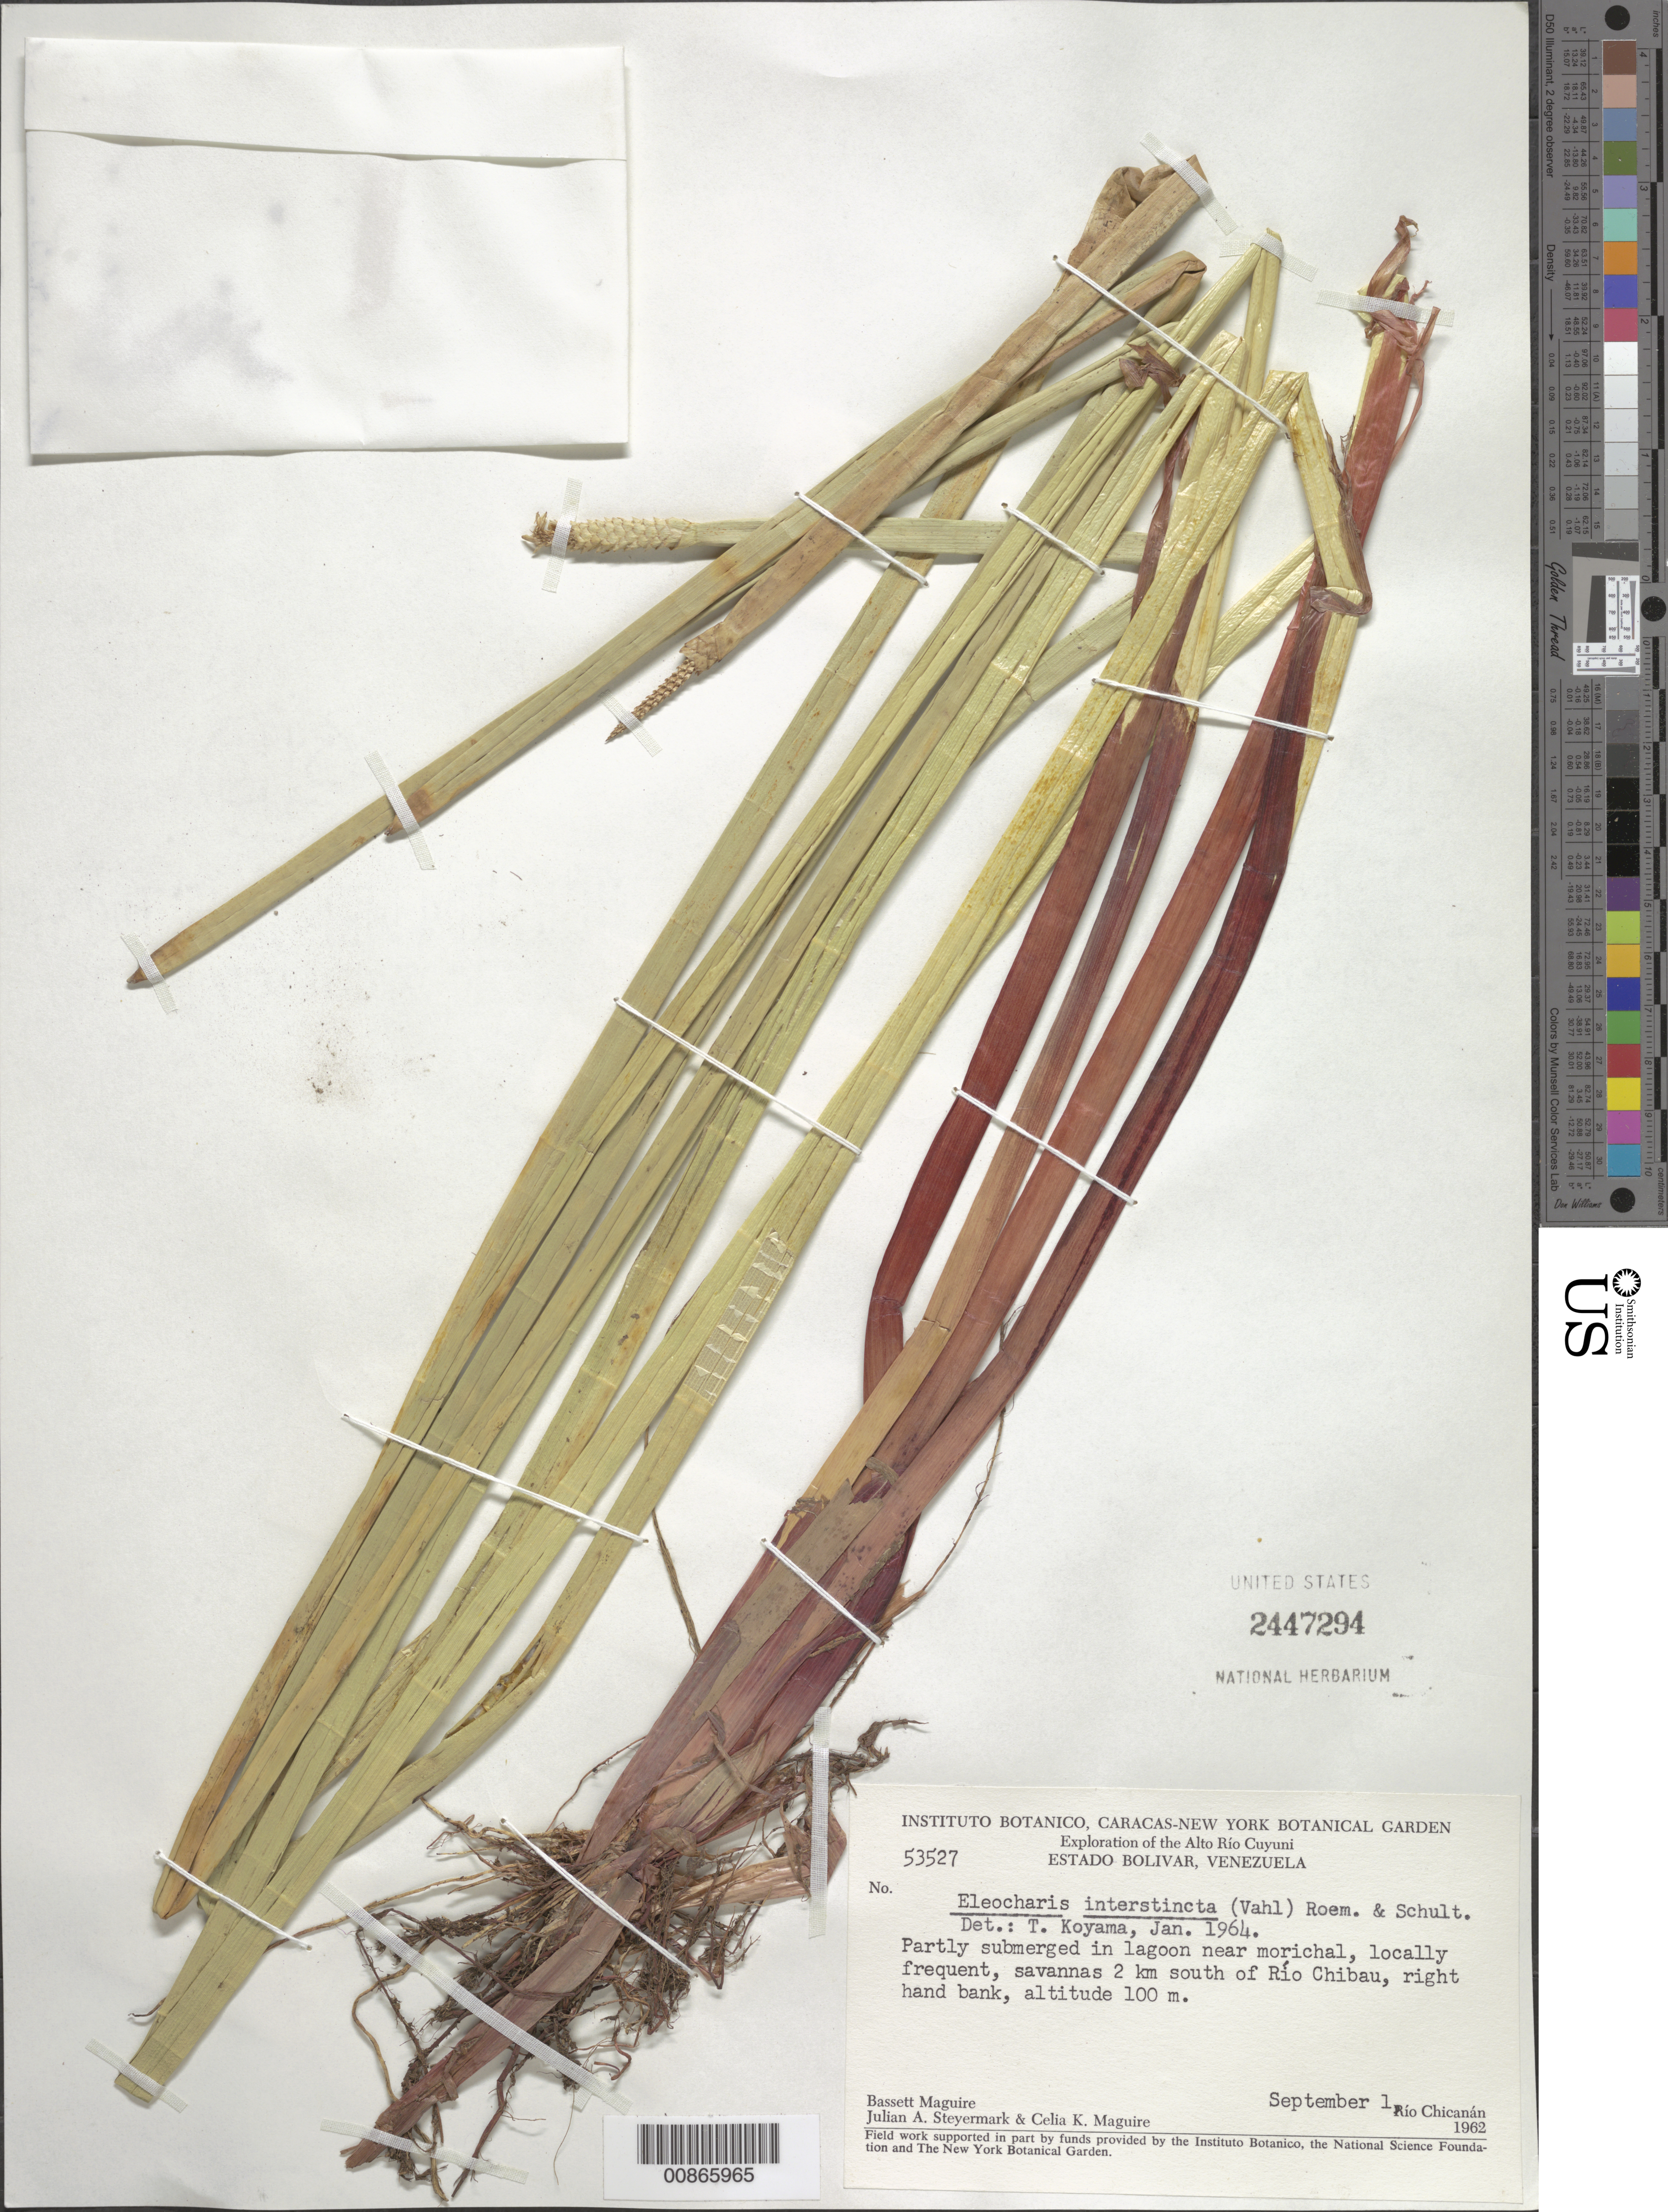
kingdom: Plantae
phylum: Tracheophyta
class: Liliopsida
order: Poales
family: Cyperaceae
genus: Eleocharis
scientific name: Eleocharis interstincta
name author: (Vahl) Roem. & Schult.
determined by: Koyama, Tetsuo M.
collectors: B. Maguire, J. Steyermark & C. K. Maguire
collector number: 53527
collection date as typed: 1-Sep-62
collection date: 1962-09-01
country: Venezuela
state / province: Bolívar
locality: Alto Río Cuyuni, 2 km S of Río Chibau, right hand bank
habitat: Savanna, partly submerged in lagoon near morichal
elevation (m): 100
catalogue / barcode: US 2447294